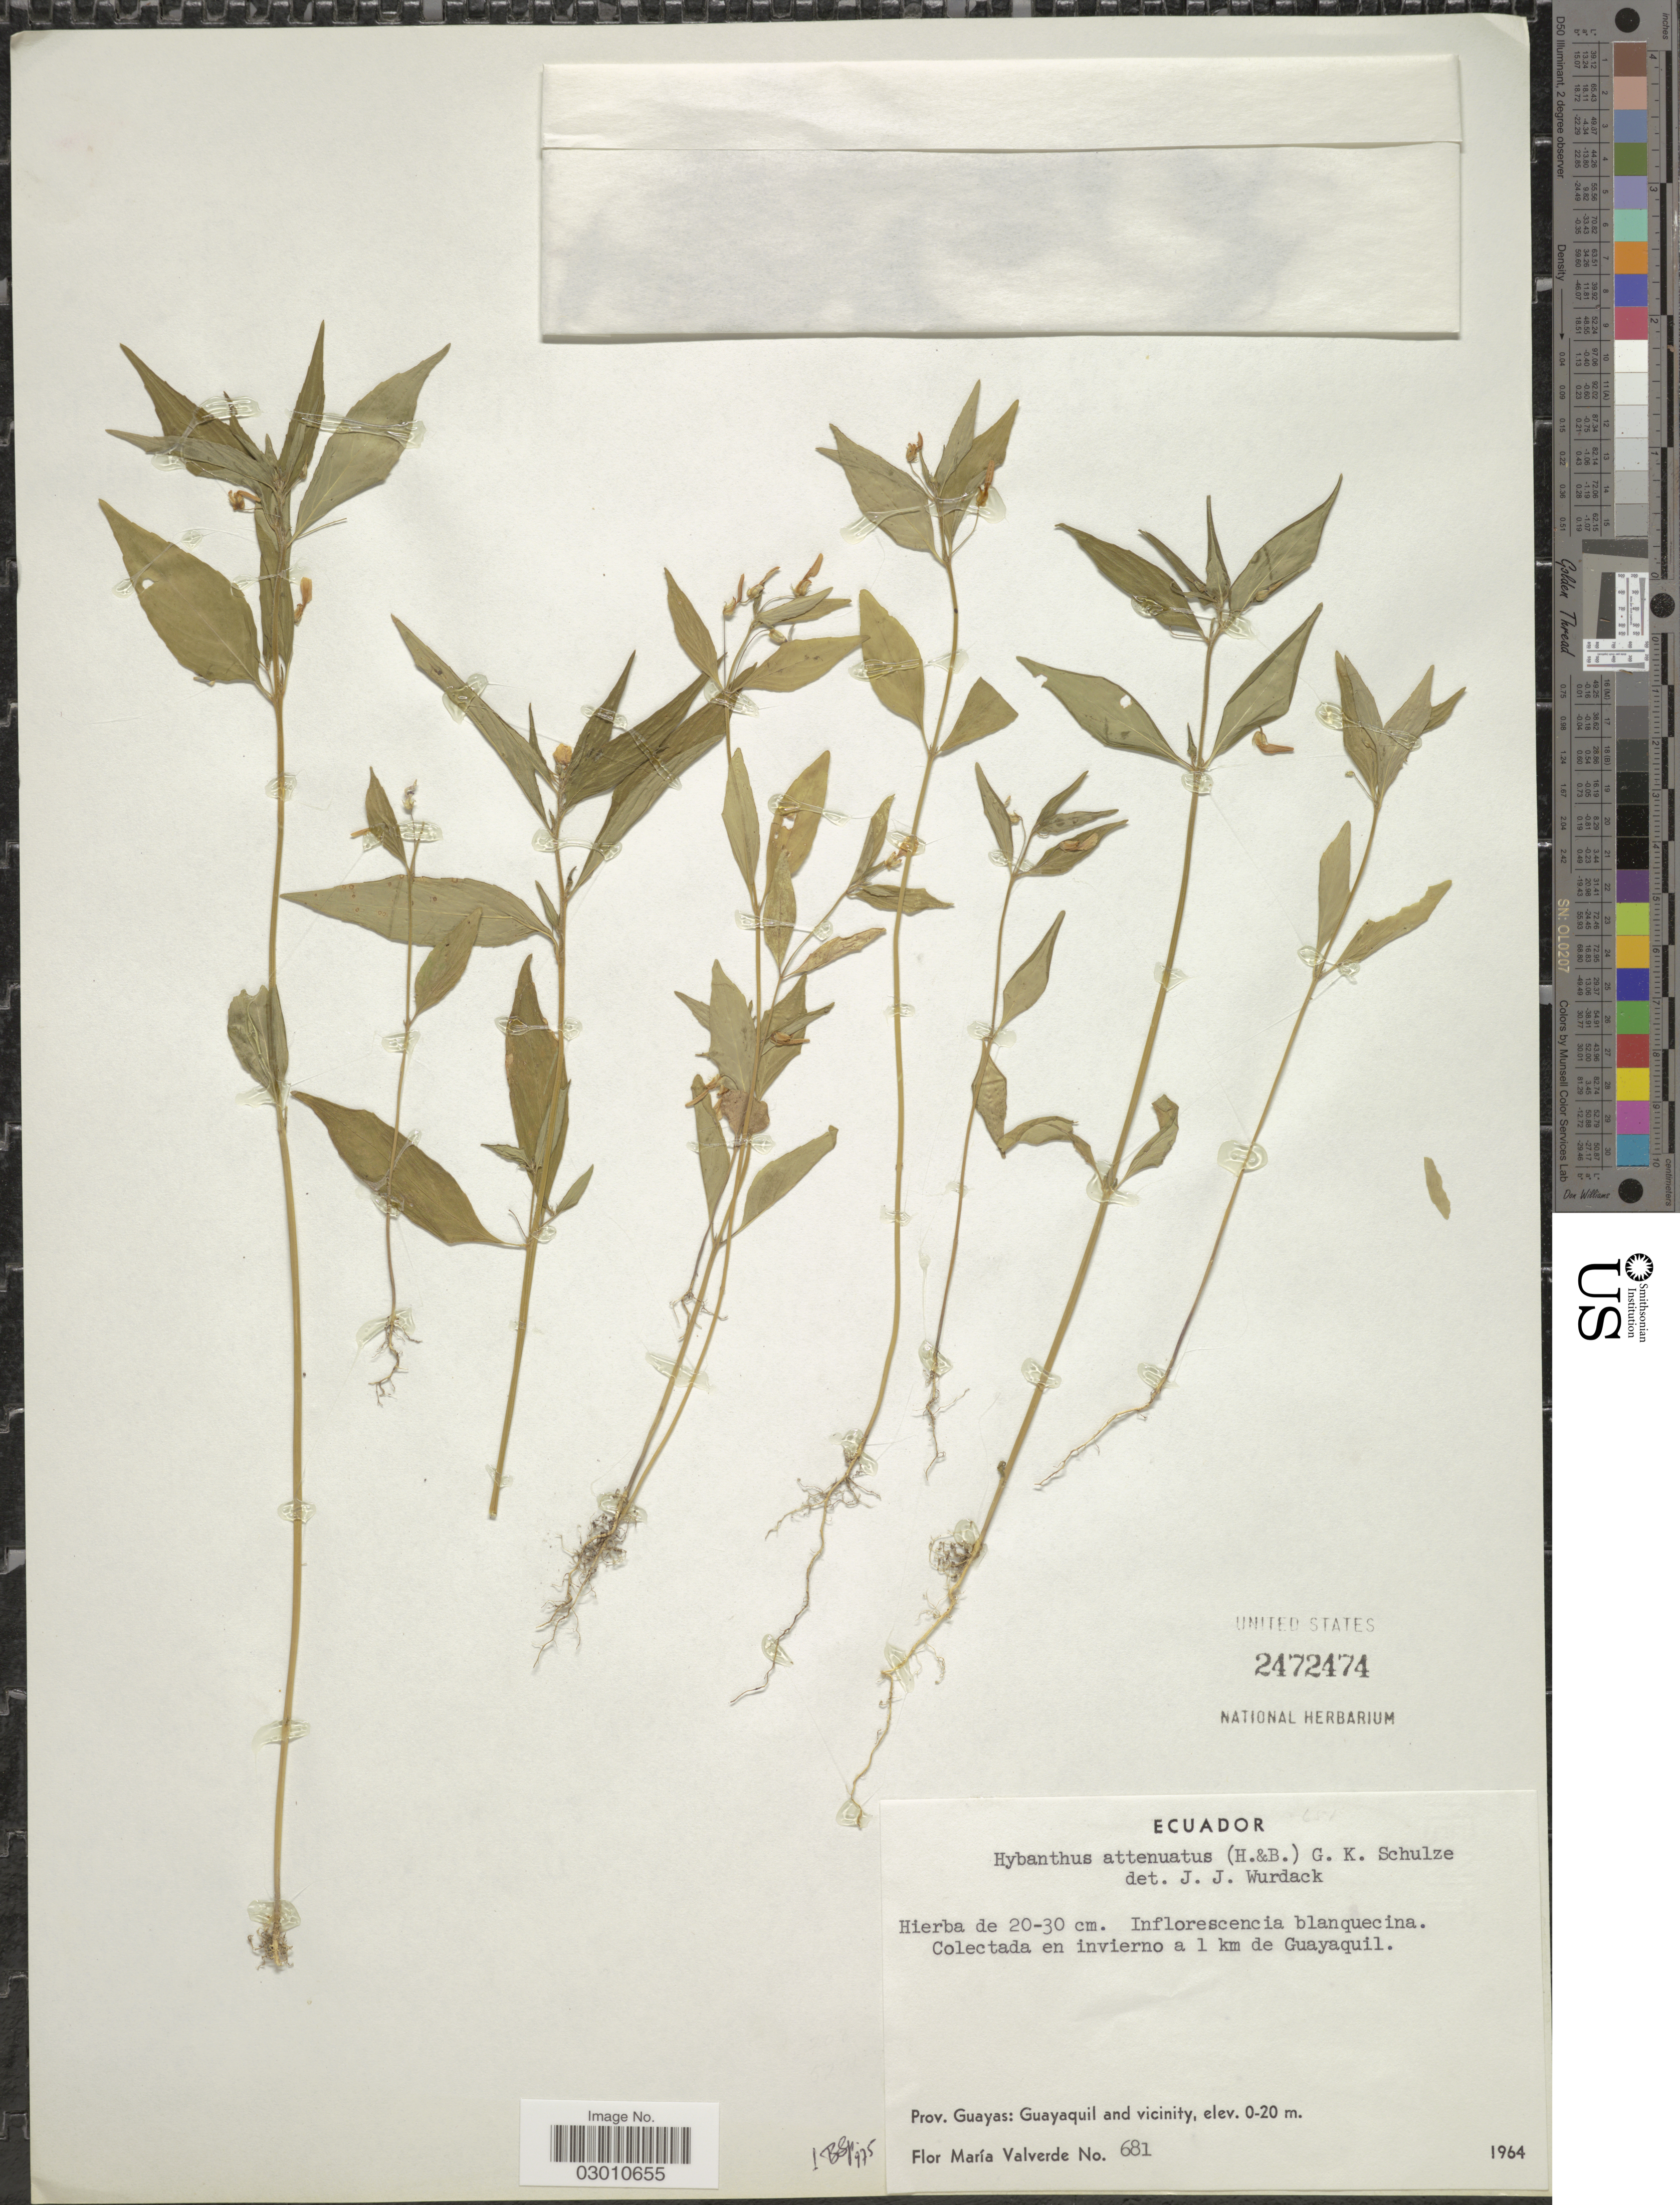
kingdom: Plantae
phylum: Tracheophyta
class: Magnoliopsida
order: Malpighiales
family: Violaceae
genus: Pombalia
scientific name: Pombalia attenuata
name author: (Humb. & Bonpl. ex Willd.) Paula-Souza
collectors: F. M. Valverde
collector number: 681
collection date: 1964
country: Ecuador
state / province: Guayas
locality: En invierno a 1 km de Guayaquil. Guayaquil and vicinity.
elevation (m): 0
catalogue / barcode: US 2472474